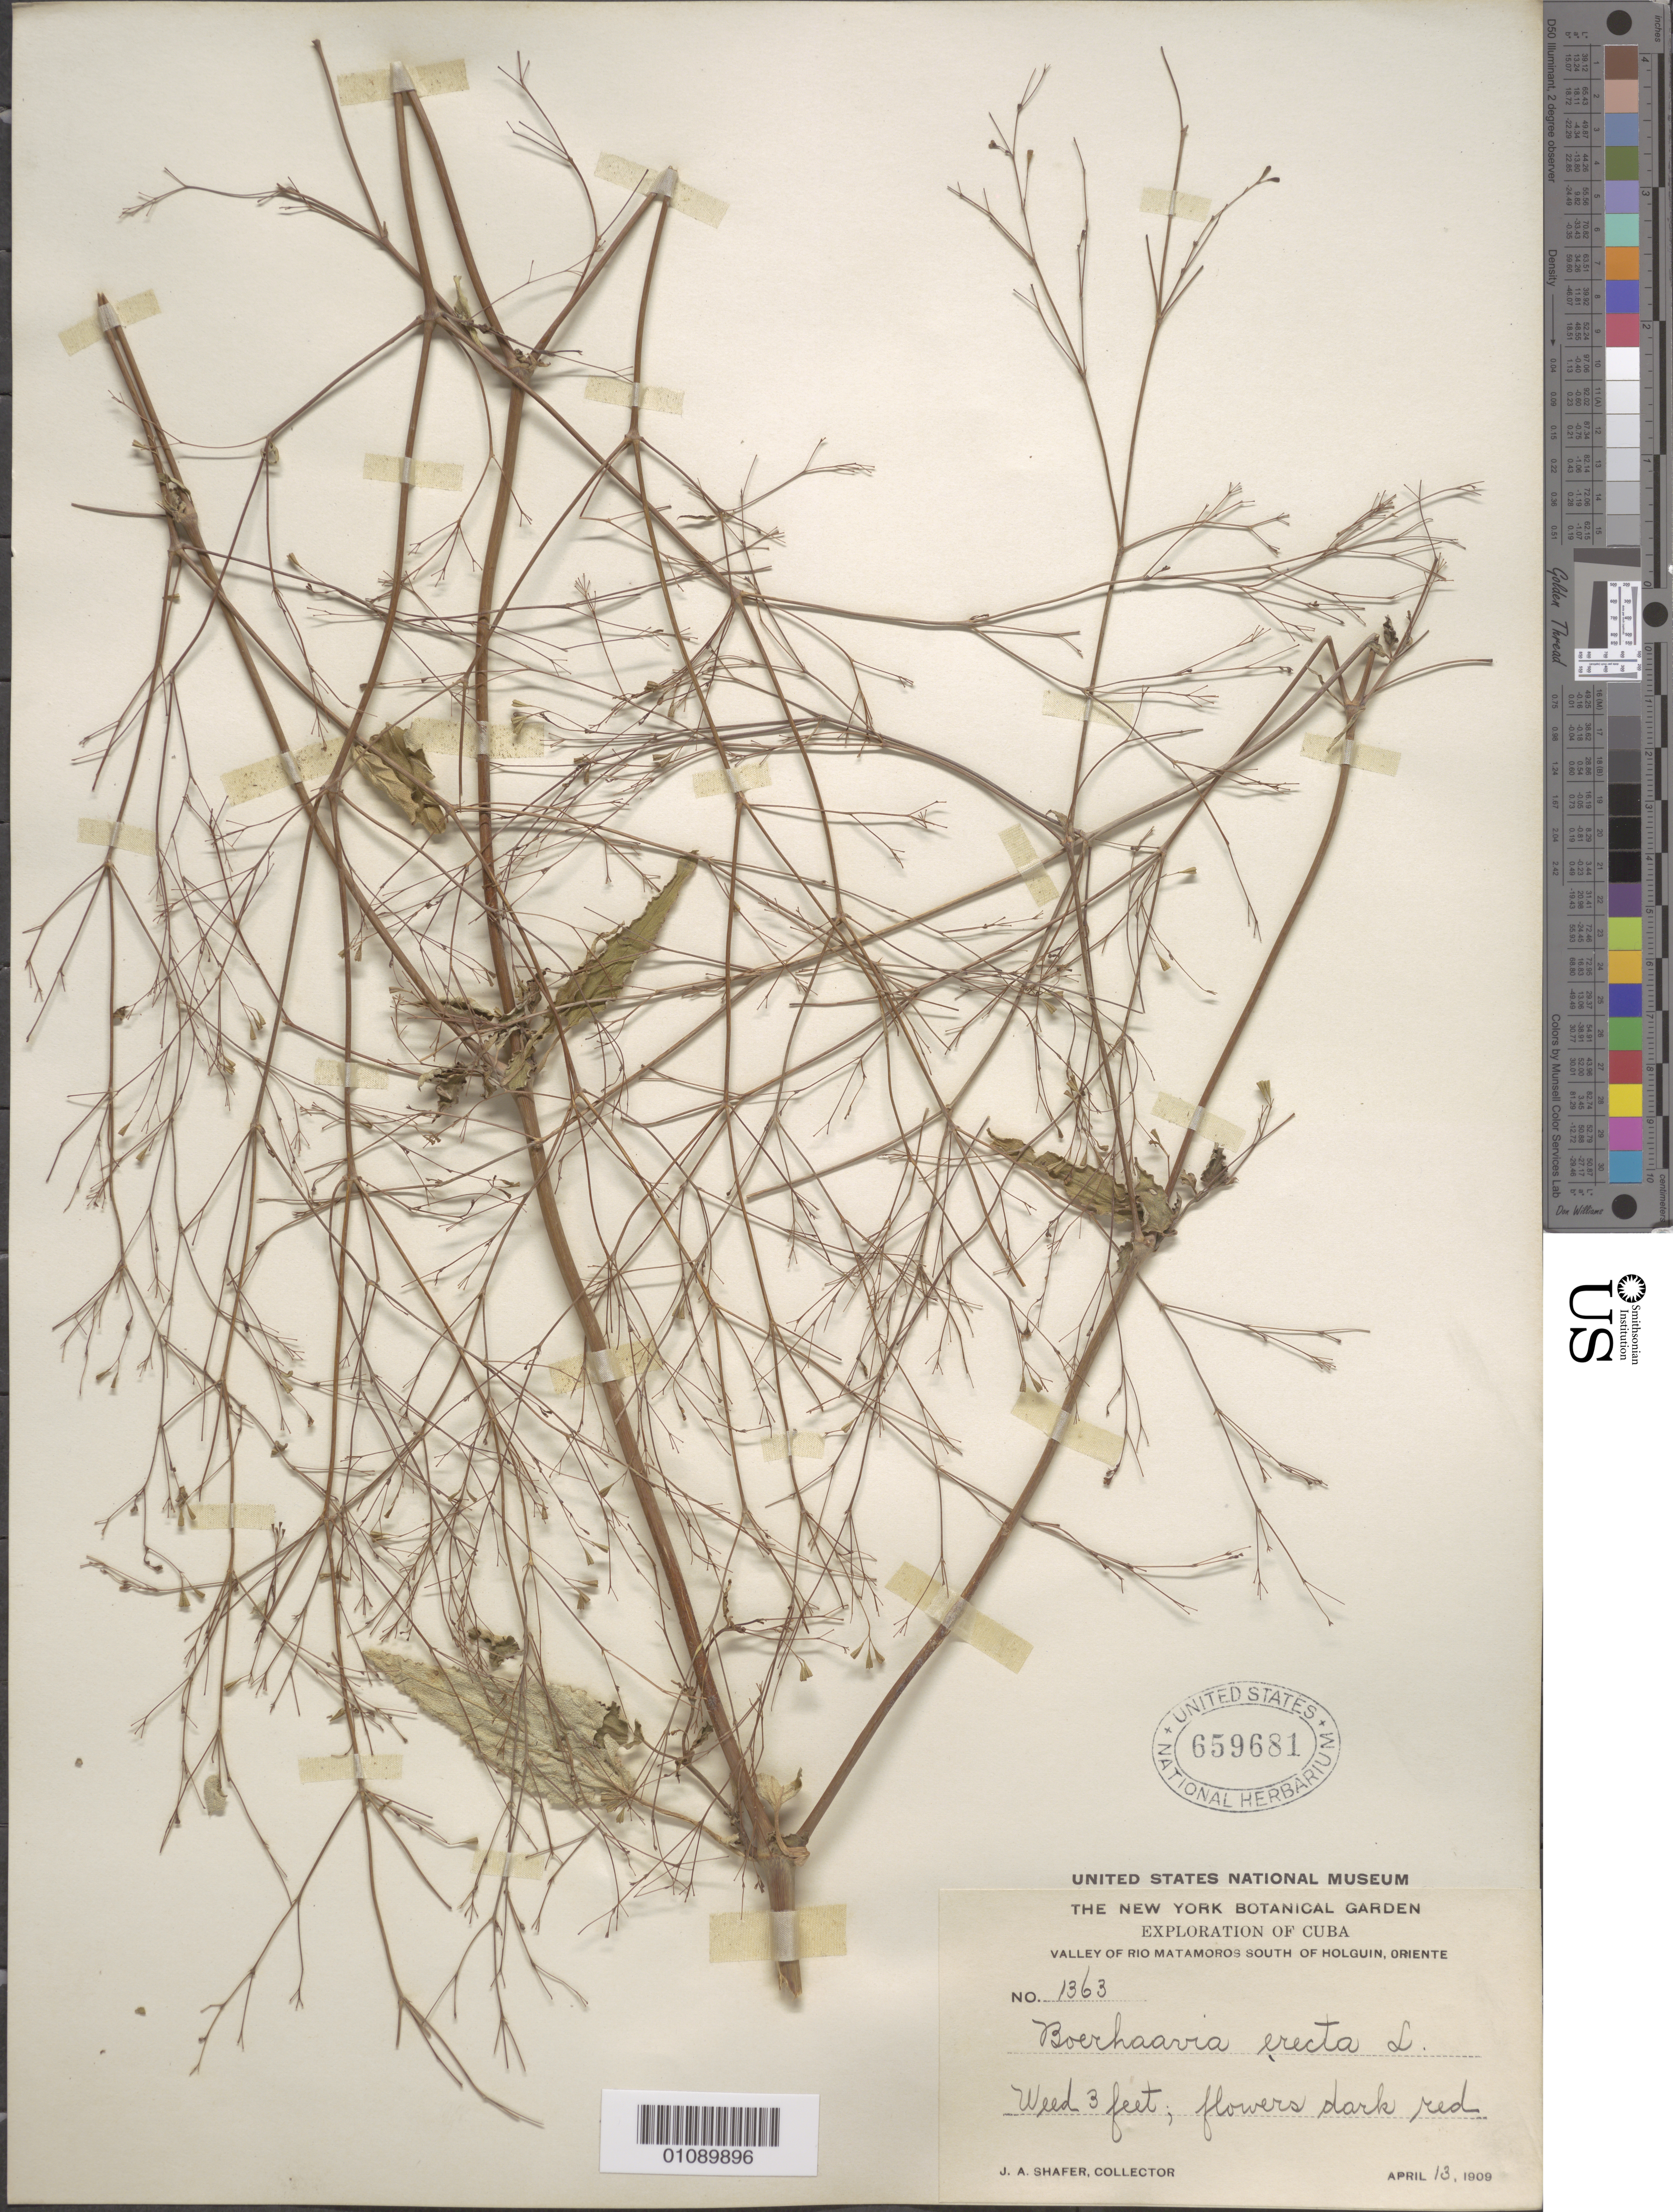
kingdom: Plantae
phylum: Tracheophyta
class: Magnoliopsida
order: Caryophyllales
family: Nyctaginaceae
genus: Boerhavia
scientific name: Boerhavia erecta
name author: L.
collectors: J. A. Shafer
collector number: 1363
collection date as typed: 13 Apr 1909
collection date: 1909-04-13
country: Cuba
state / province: Holguín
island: Cuba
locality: Oriente, S Holguin, Valley of Rio Matamoros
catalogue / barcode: US 65981